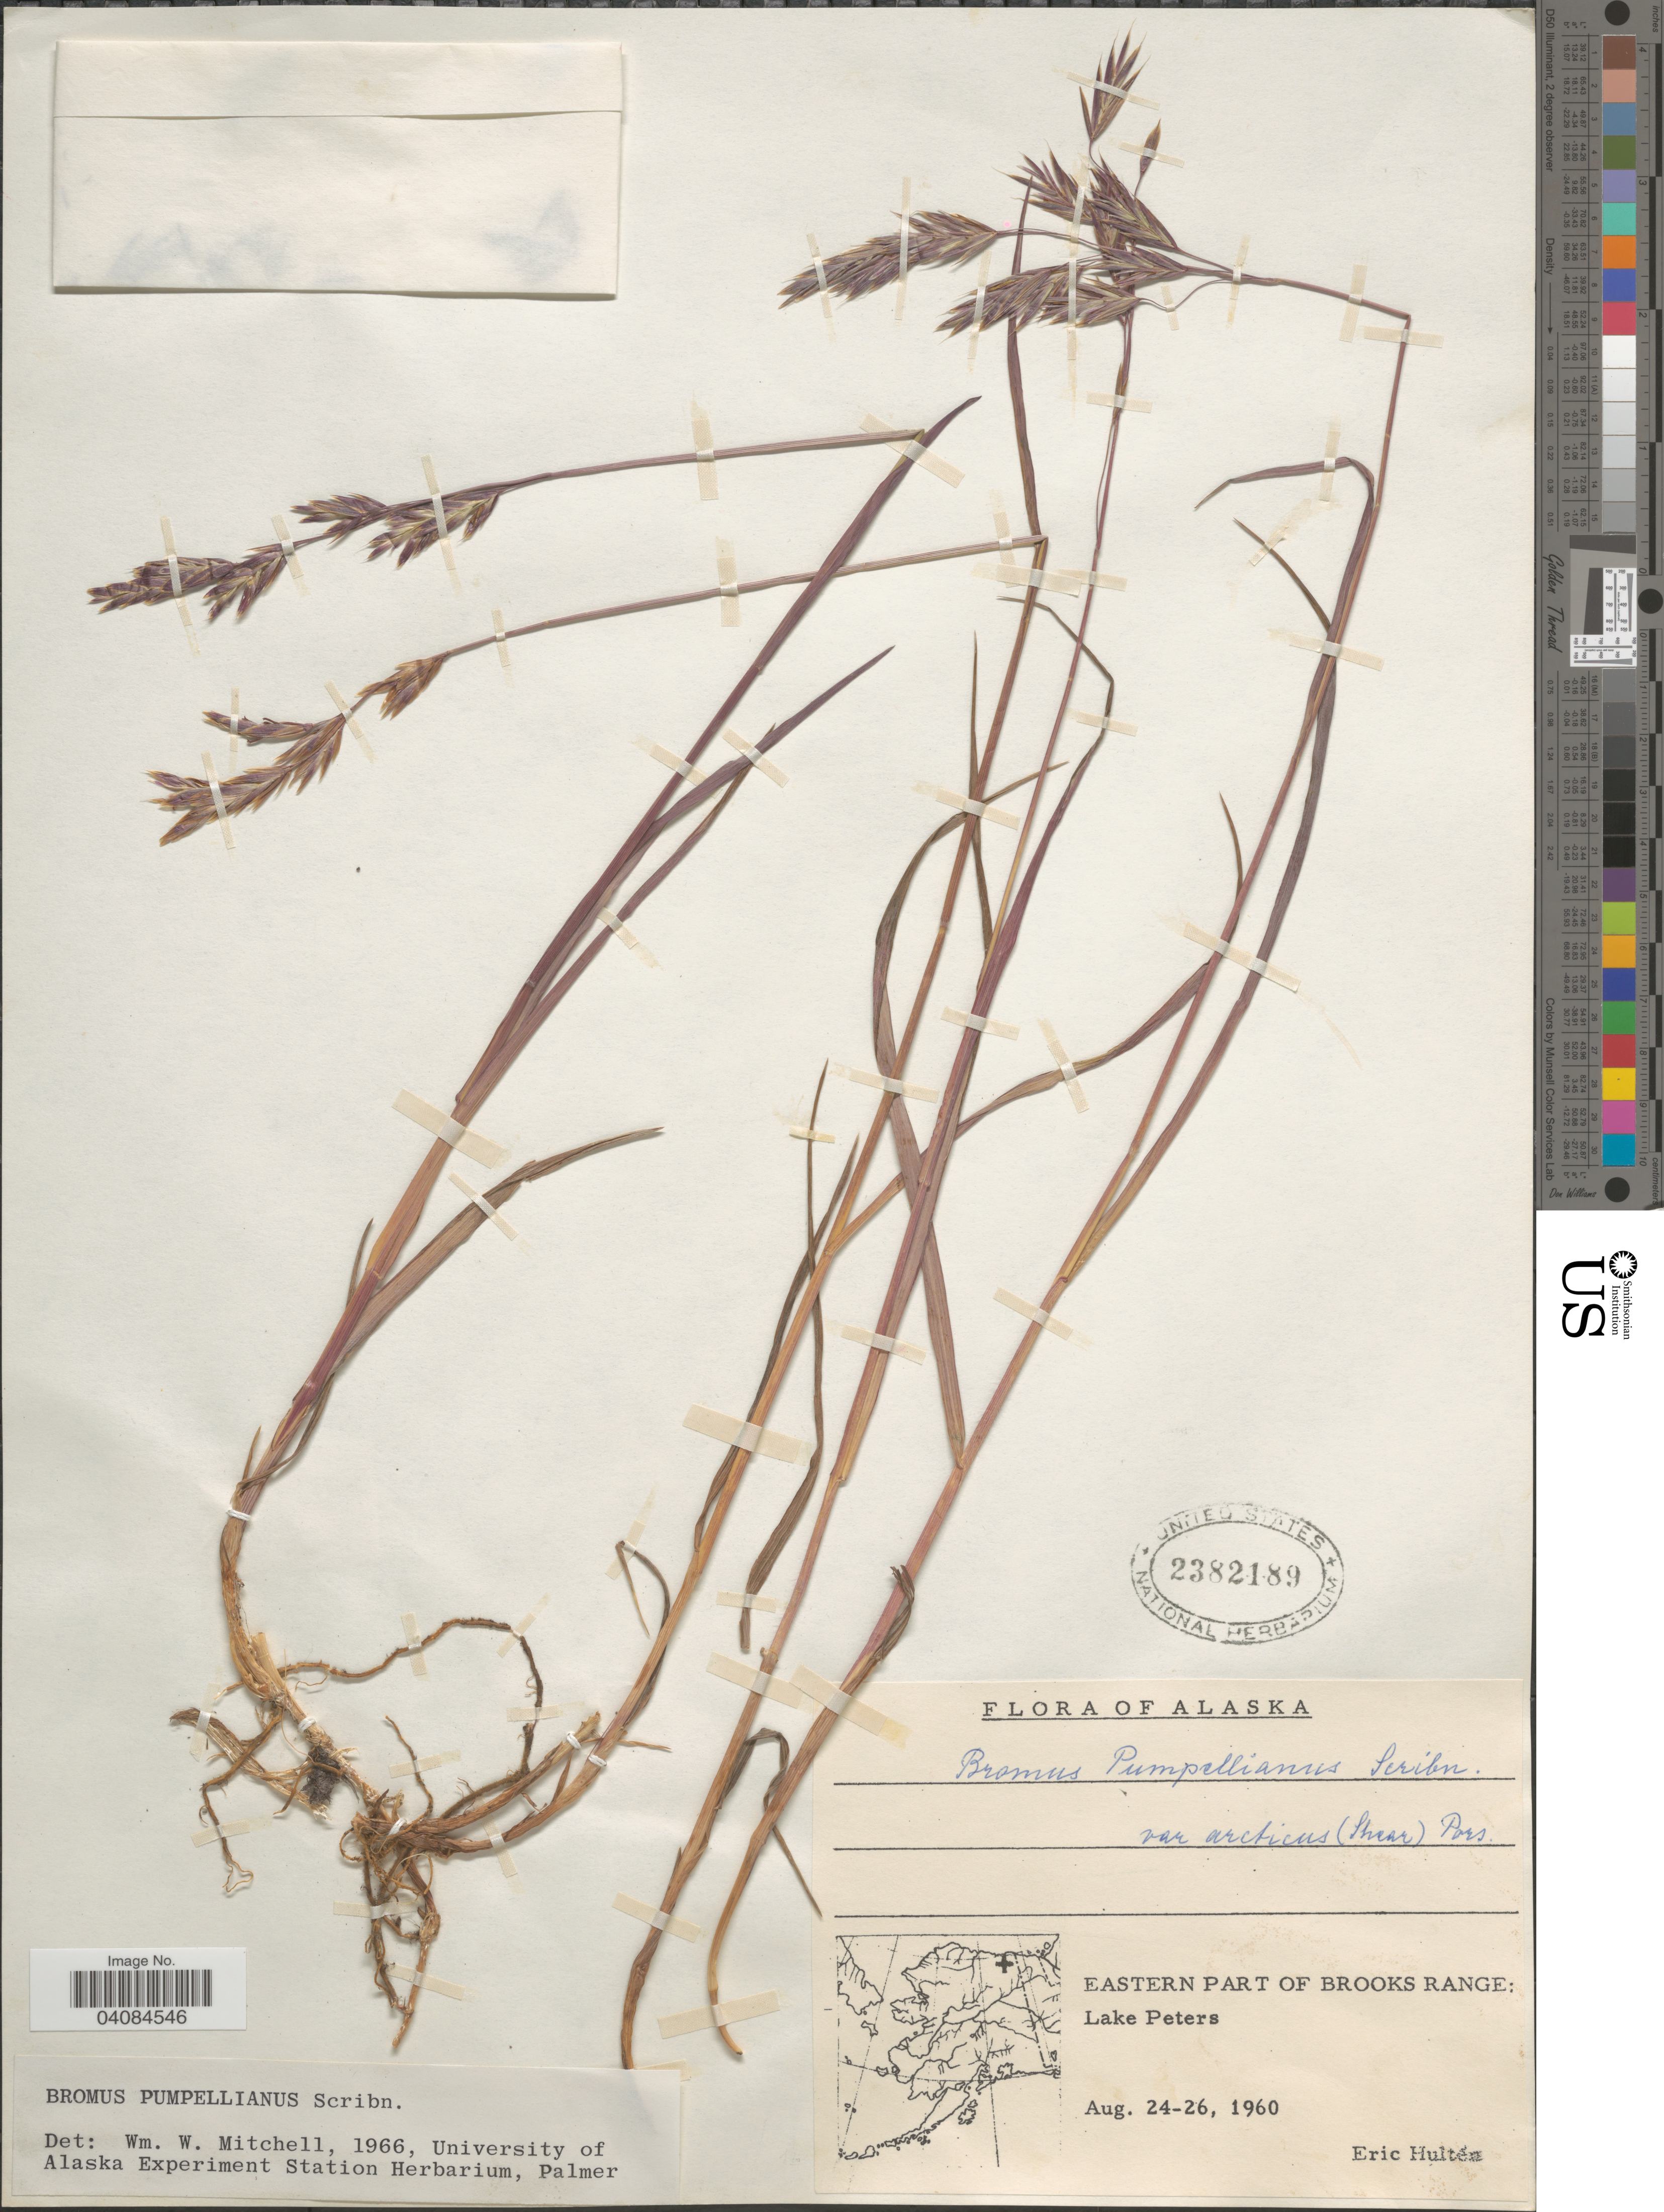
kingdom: Plantae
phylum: Tracheophyta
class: Liliopsida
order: Poales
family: Poaceae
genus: Bromus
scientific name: Bromus pumpellianus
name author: Scribn.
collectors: E. G. Hultén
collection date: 1960-08-24/1960-08-26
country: United States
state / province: Alaska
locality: Eastern Part of Brooks Range: Lake Peters.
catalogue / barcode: US 2382189